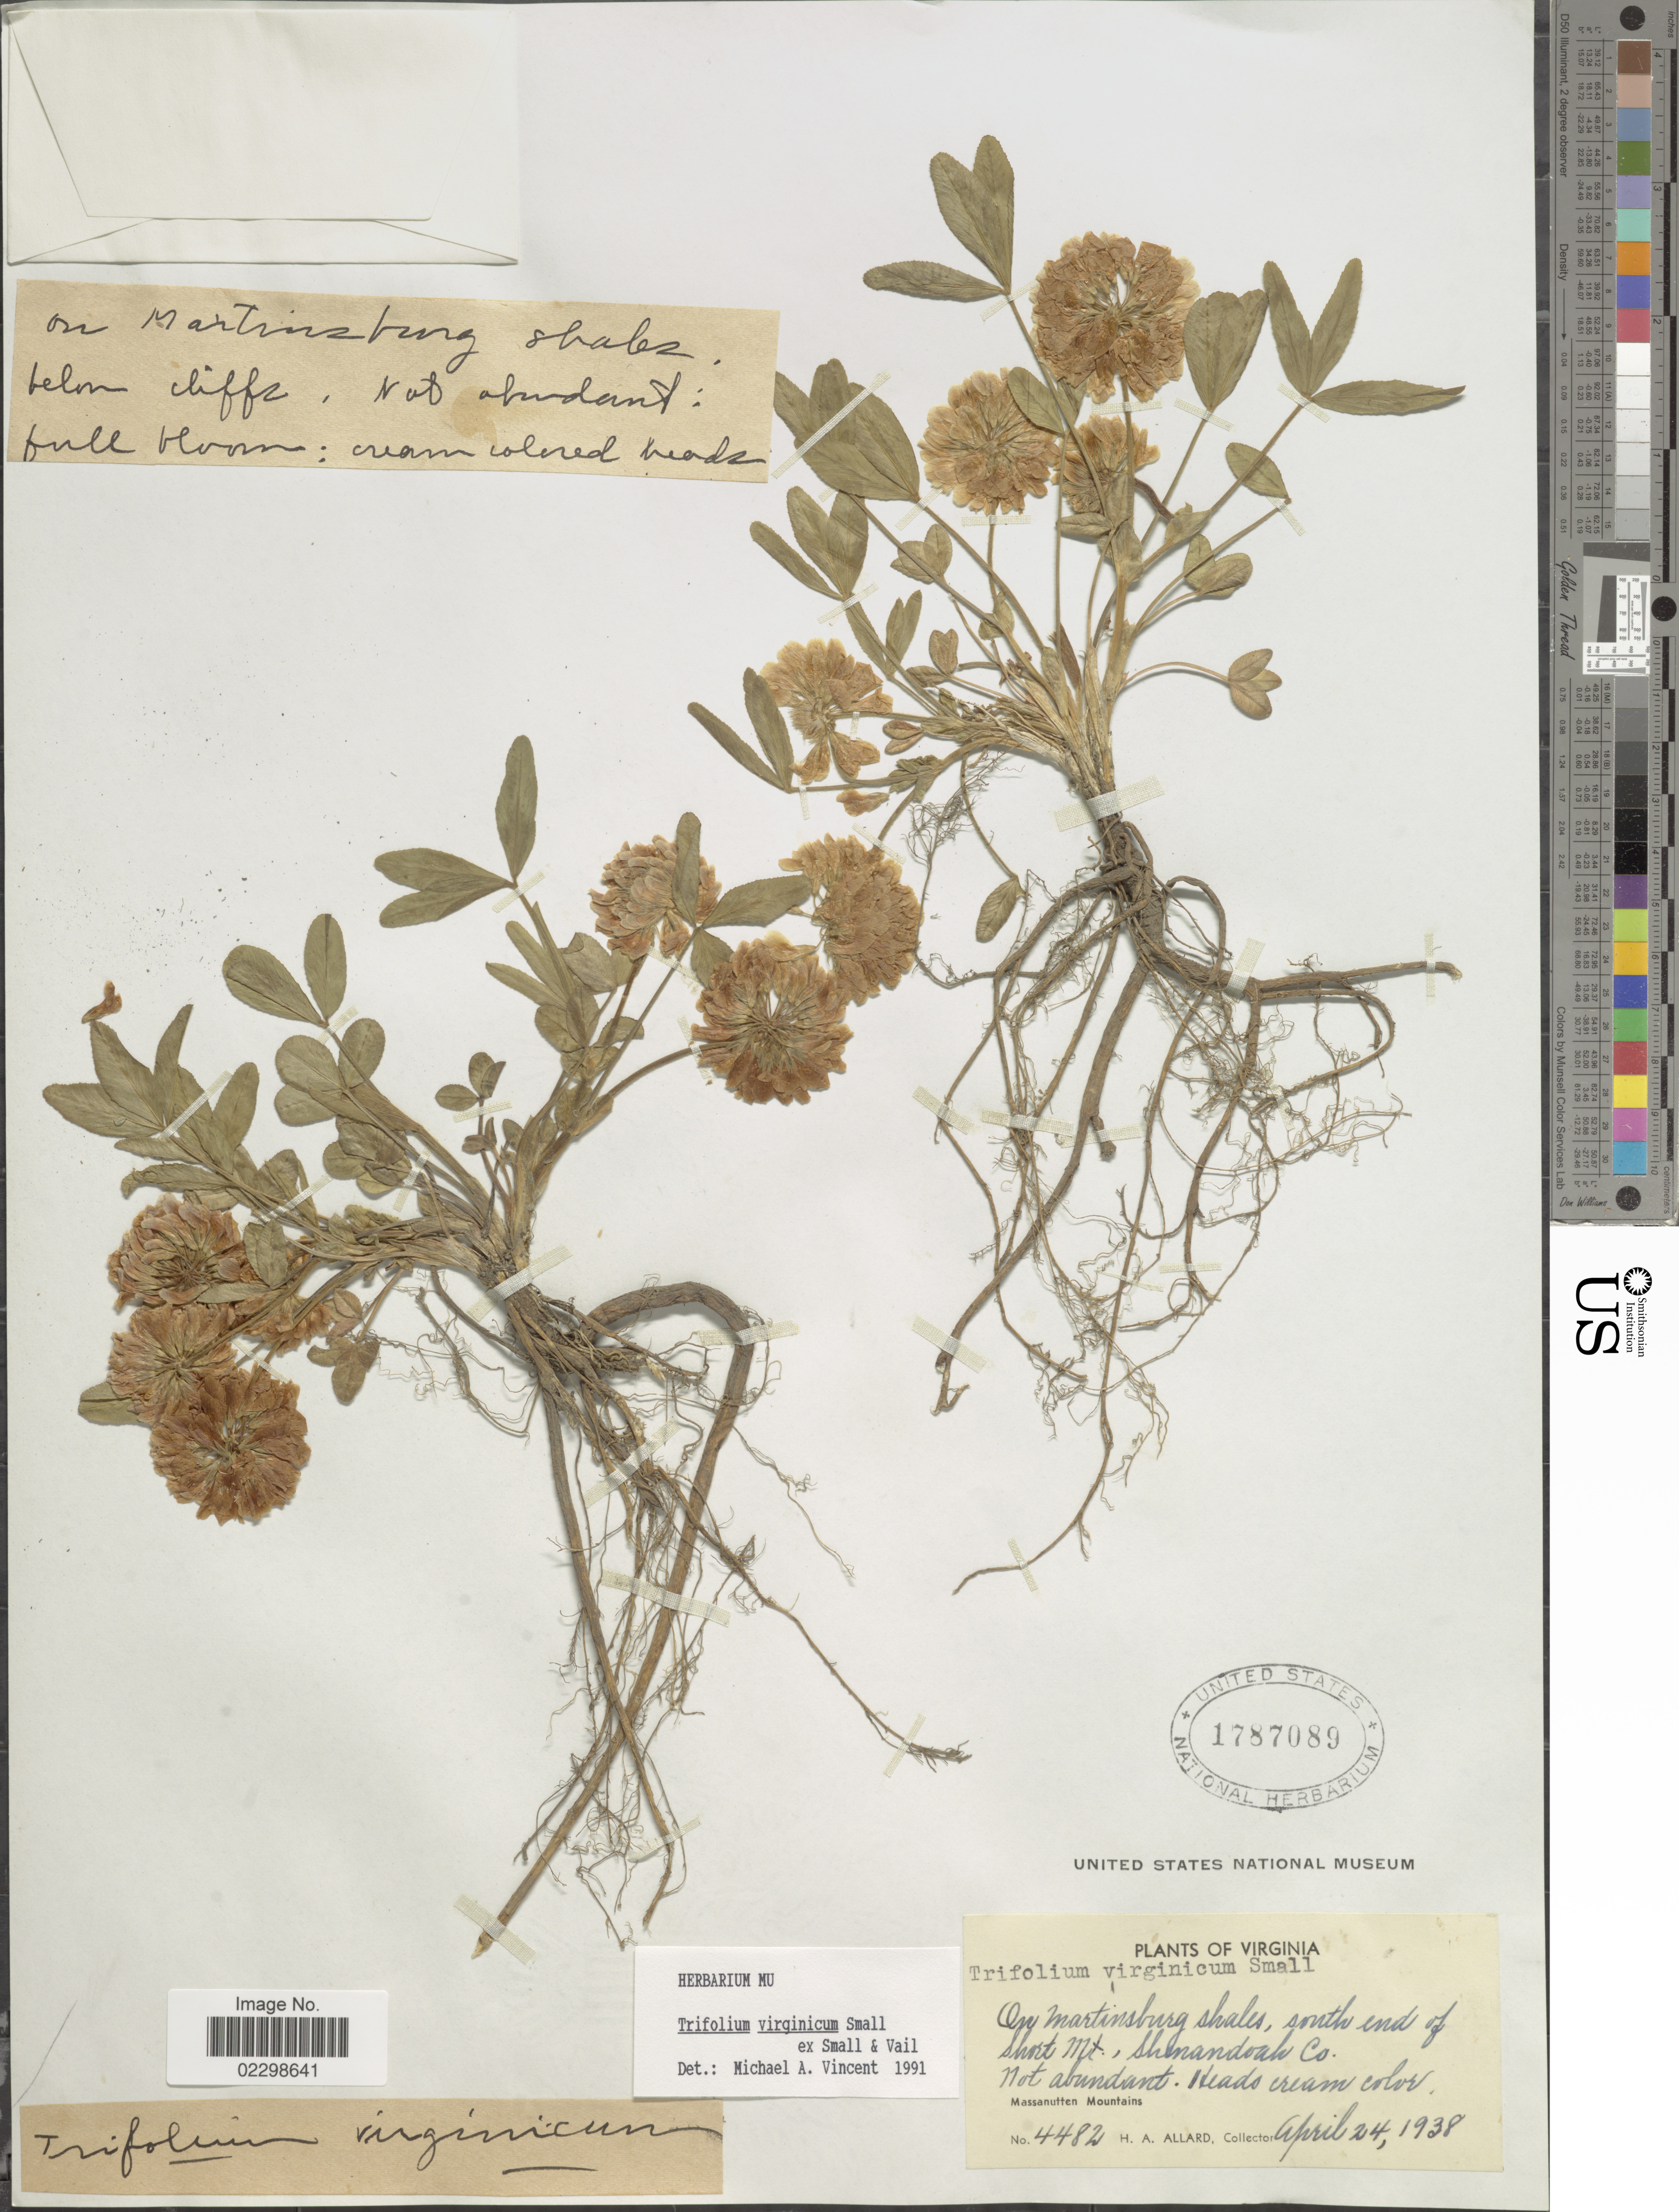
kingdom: Plantae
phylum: Tracheophyta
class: Magnoliopsida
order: Fabales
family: Fabaceae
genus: Trifolium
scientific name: Trifolium virginicum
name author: Small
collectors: H. A. Allard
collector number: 4482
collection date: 1938-04-24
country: United States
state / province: Virginia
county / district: Shenandoah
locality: South end of Short Mt., Shenandoah Co., Massanutten Mountains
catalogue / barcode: US 1787089